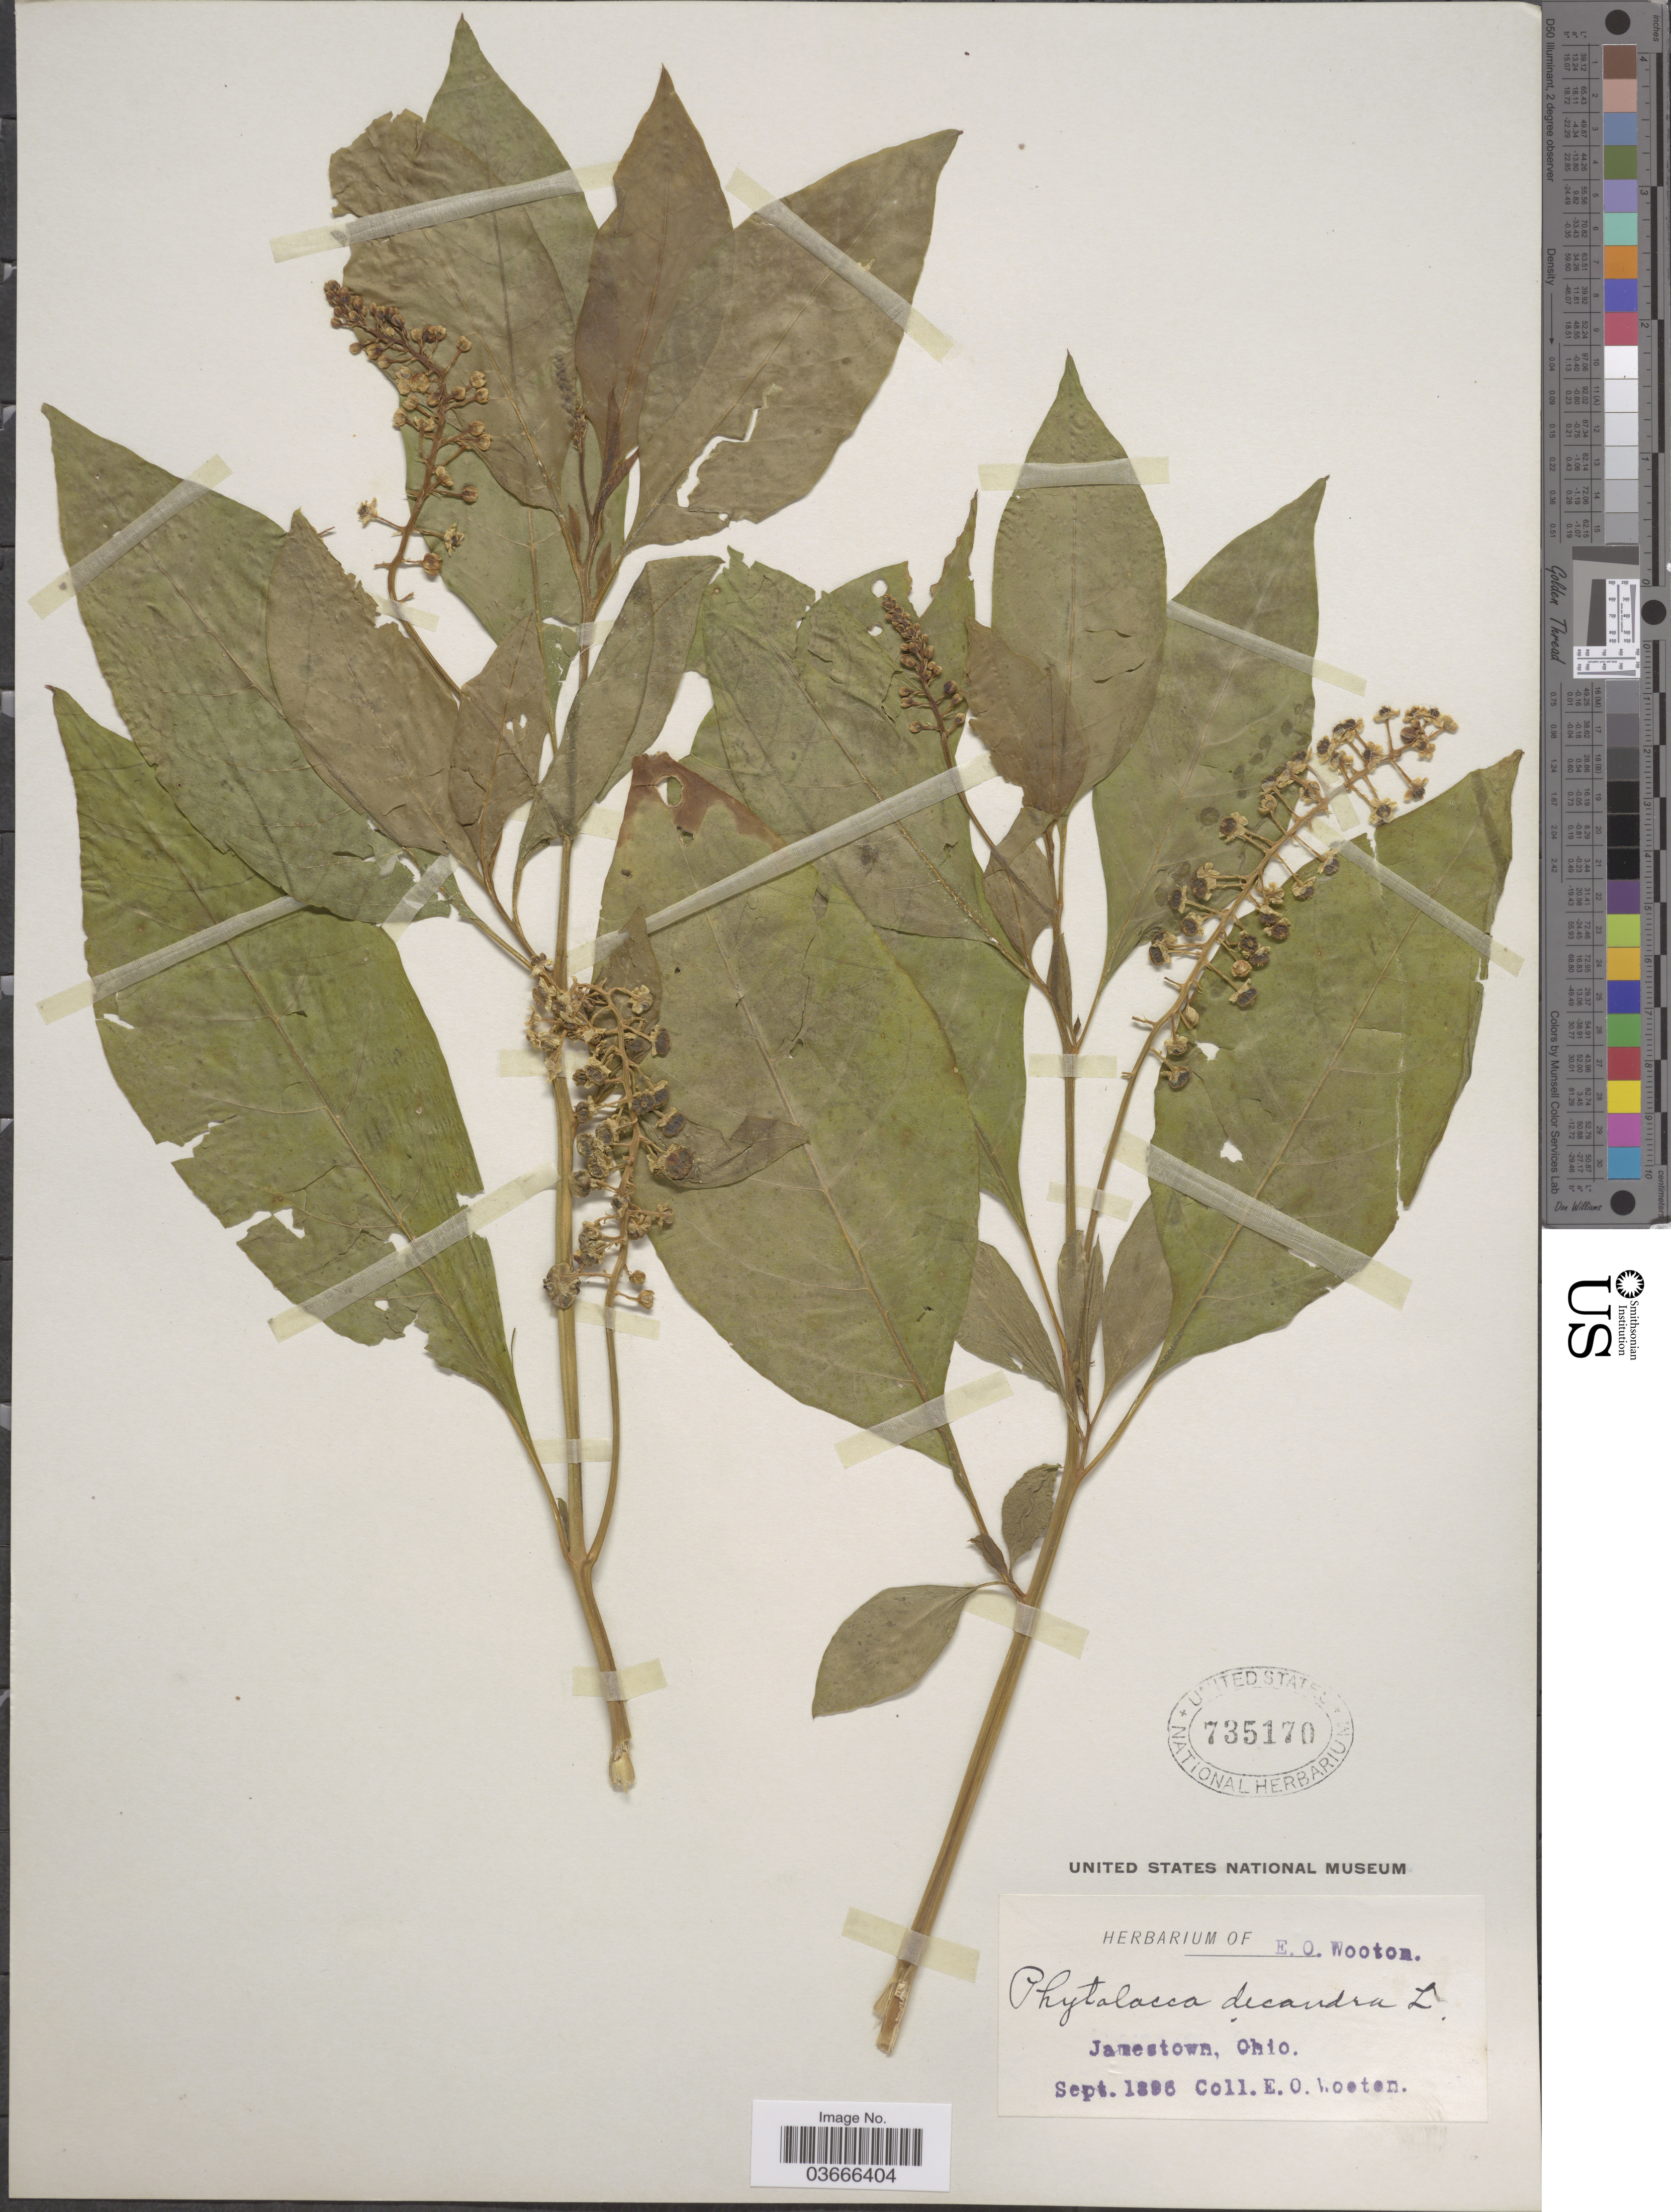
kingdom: Plantae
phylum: Tracheophyta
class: Magnoliopsida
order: Caryophyllales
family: Phytolaccaceae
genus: Phytolacca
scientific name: Phytolacca americana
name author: L.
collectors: E. O. Wooton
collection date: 1896-09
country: United States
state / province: Ohio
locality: Jamestown.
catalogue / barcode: US 735170